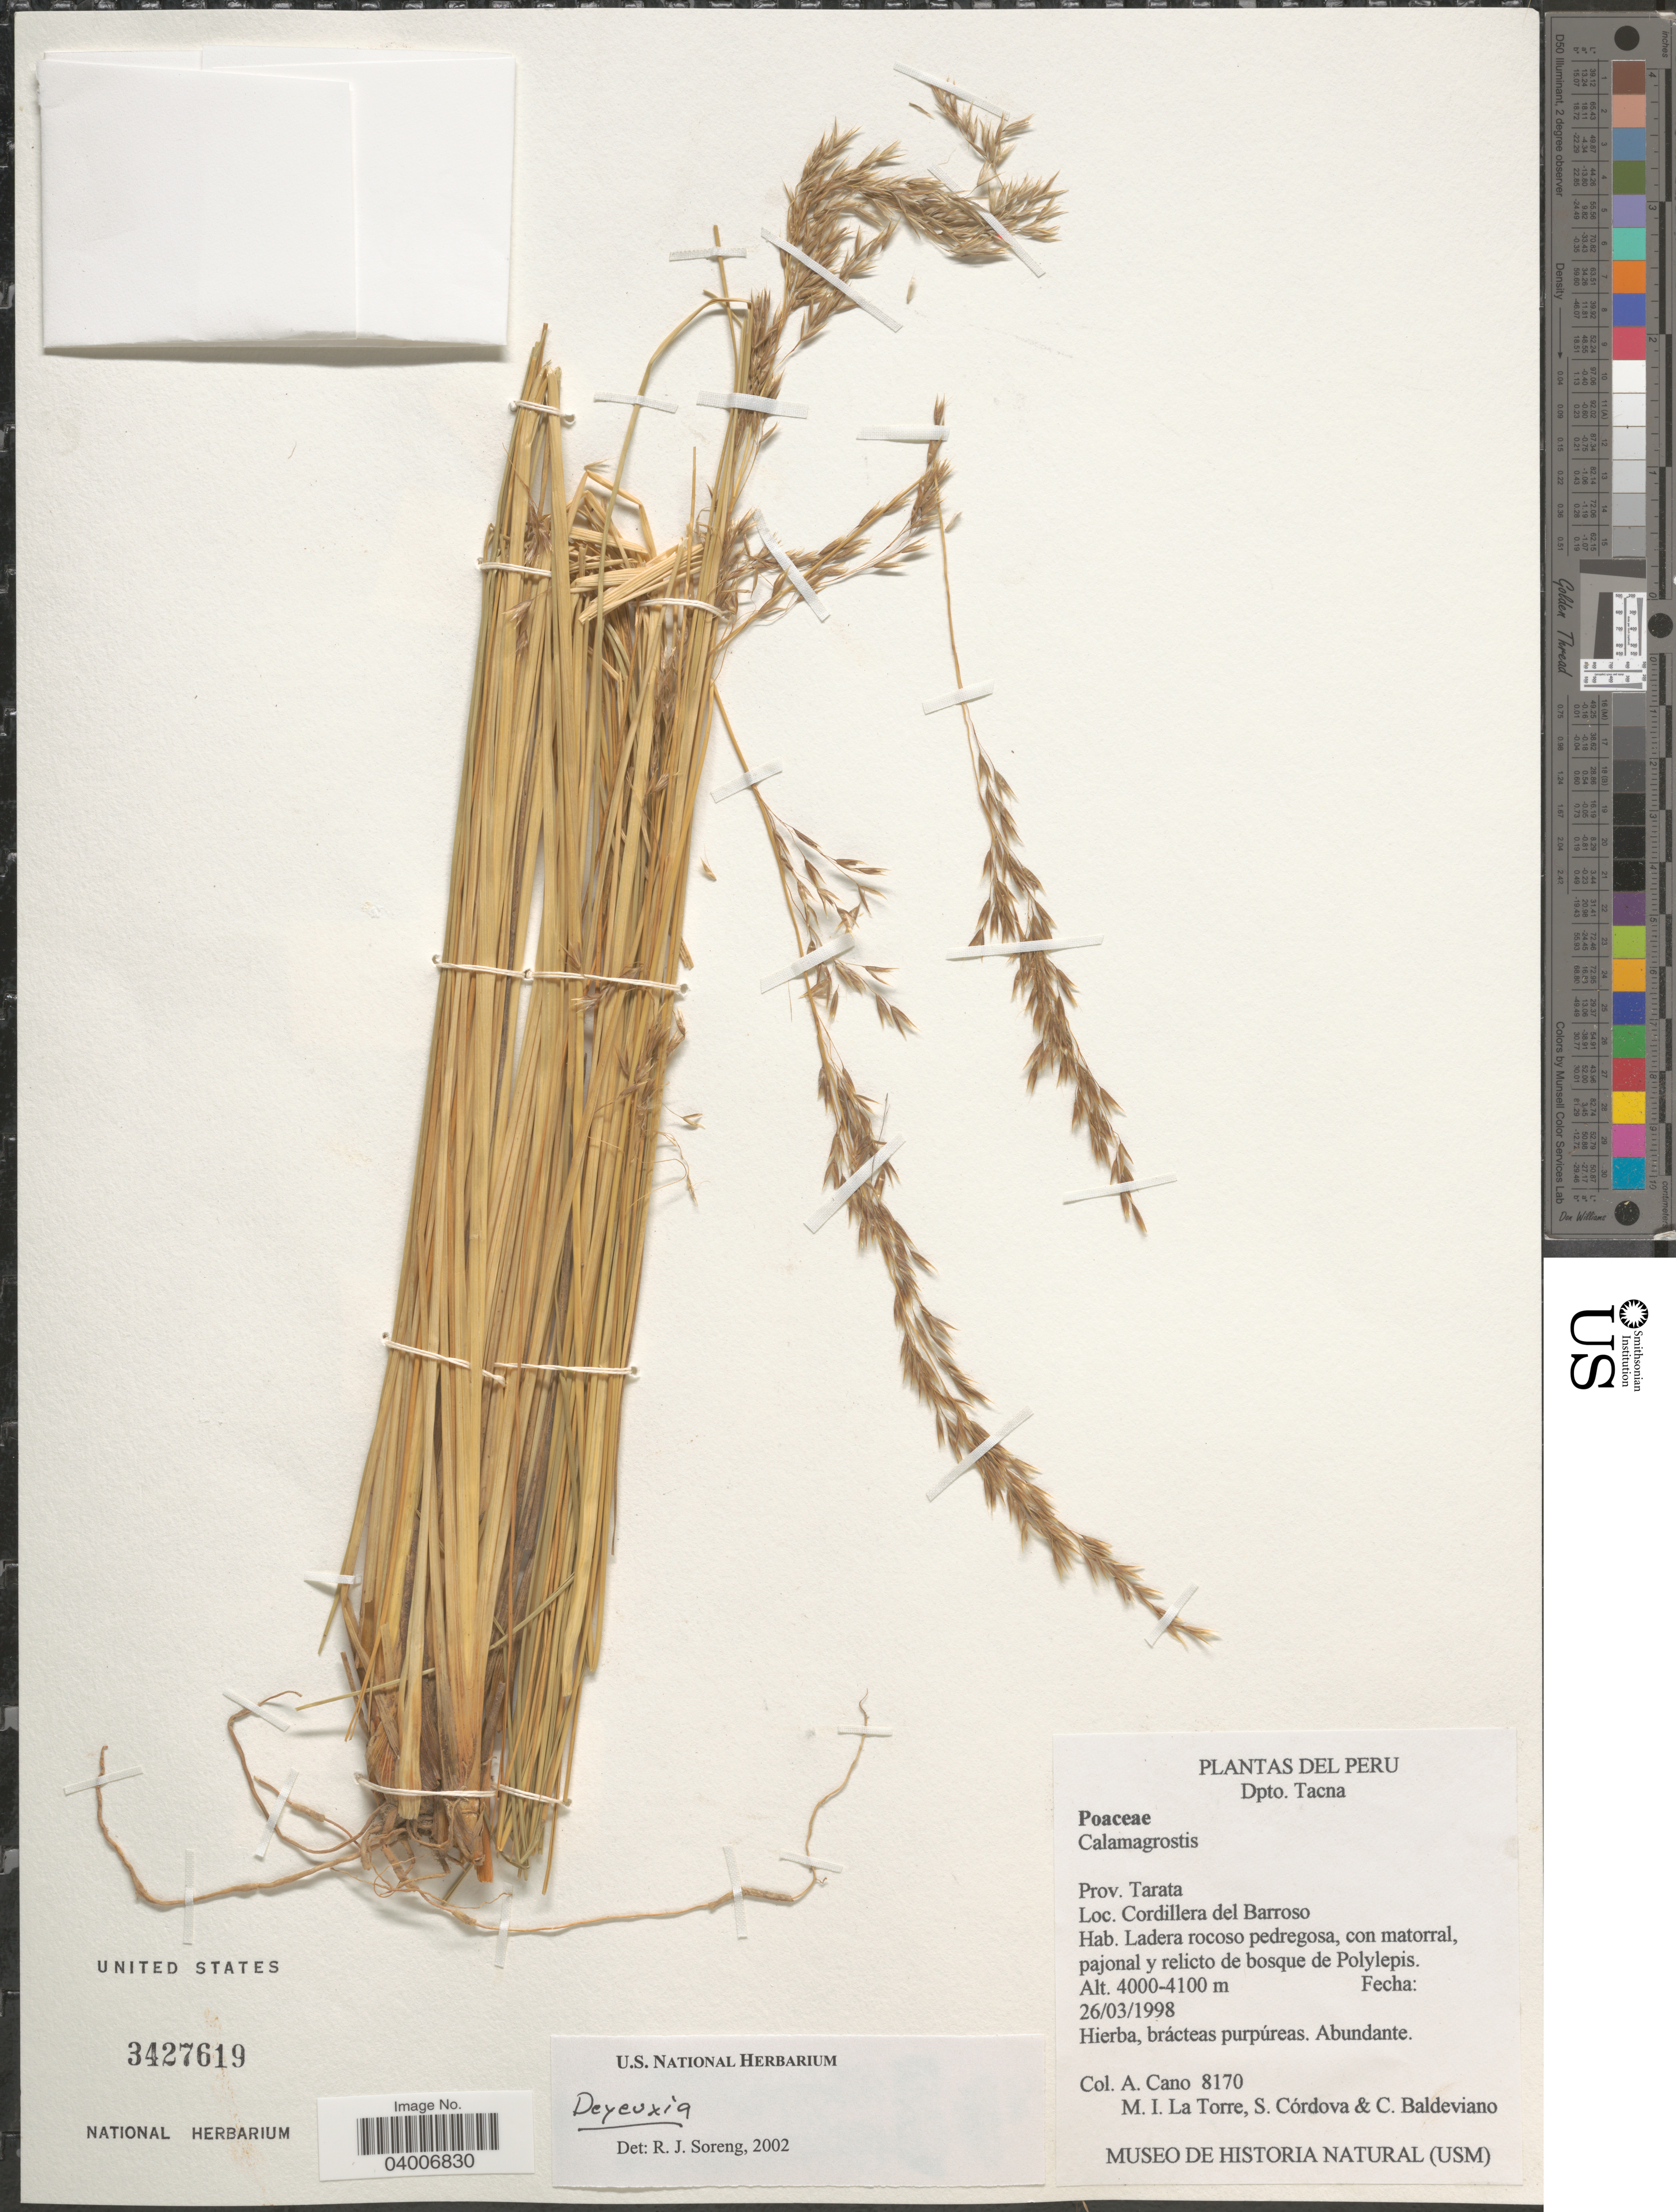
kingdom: Plantae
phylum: Tracheophyta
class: Liliopsida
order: Poales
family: Poaceae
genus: Cinnagrostis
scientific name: Cinnagrostis sp.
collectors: A. Cano, M. La Torre, S. Cordova & C. Baldeviano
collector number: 8170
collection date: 1998-03-26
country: Peru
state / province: Tacna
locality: Dpto. Tacna. Prov. Tarata. Cordillera del Barroso.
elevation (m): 4000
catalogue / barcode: US 3427619